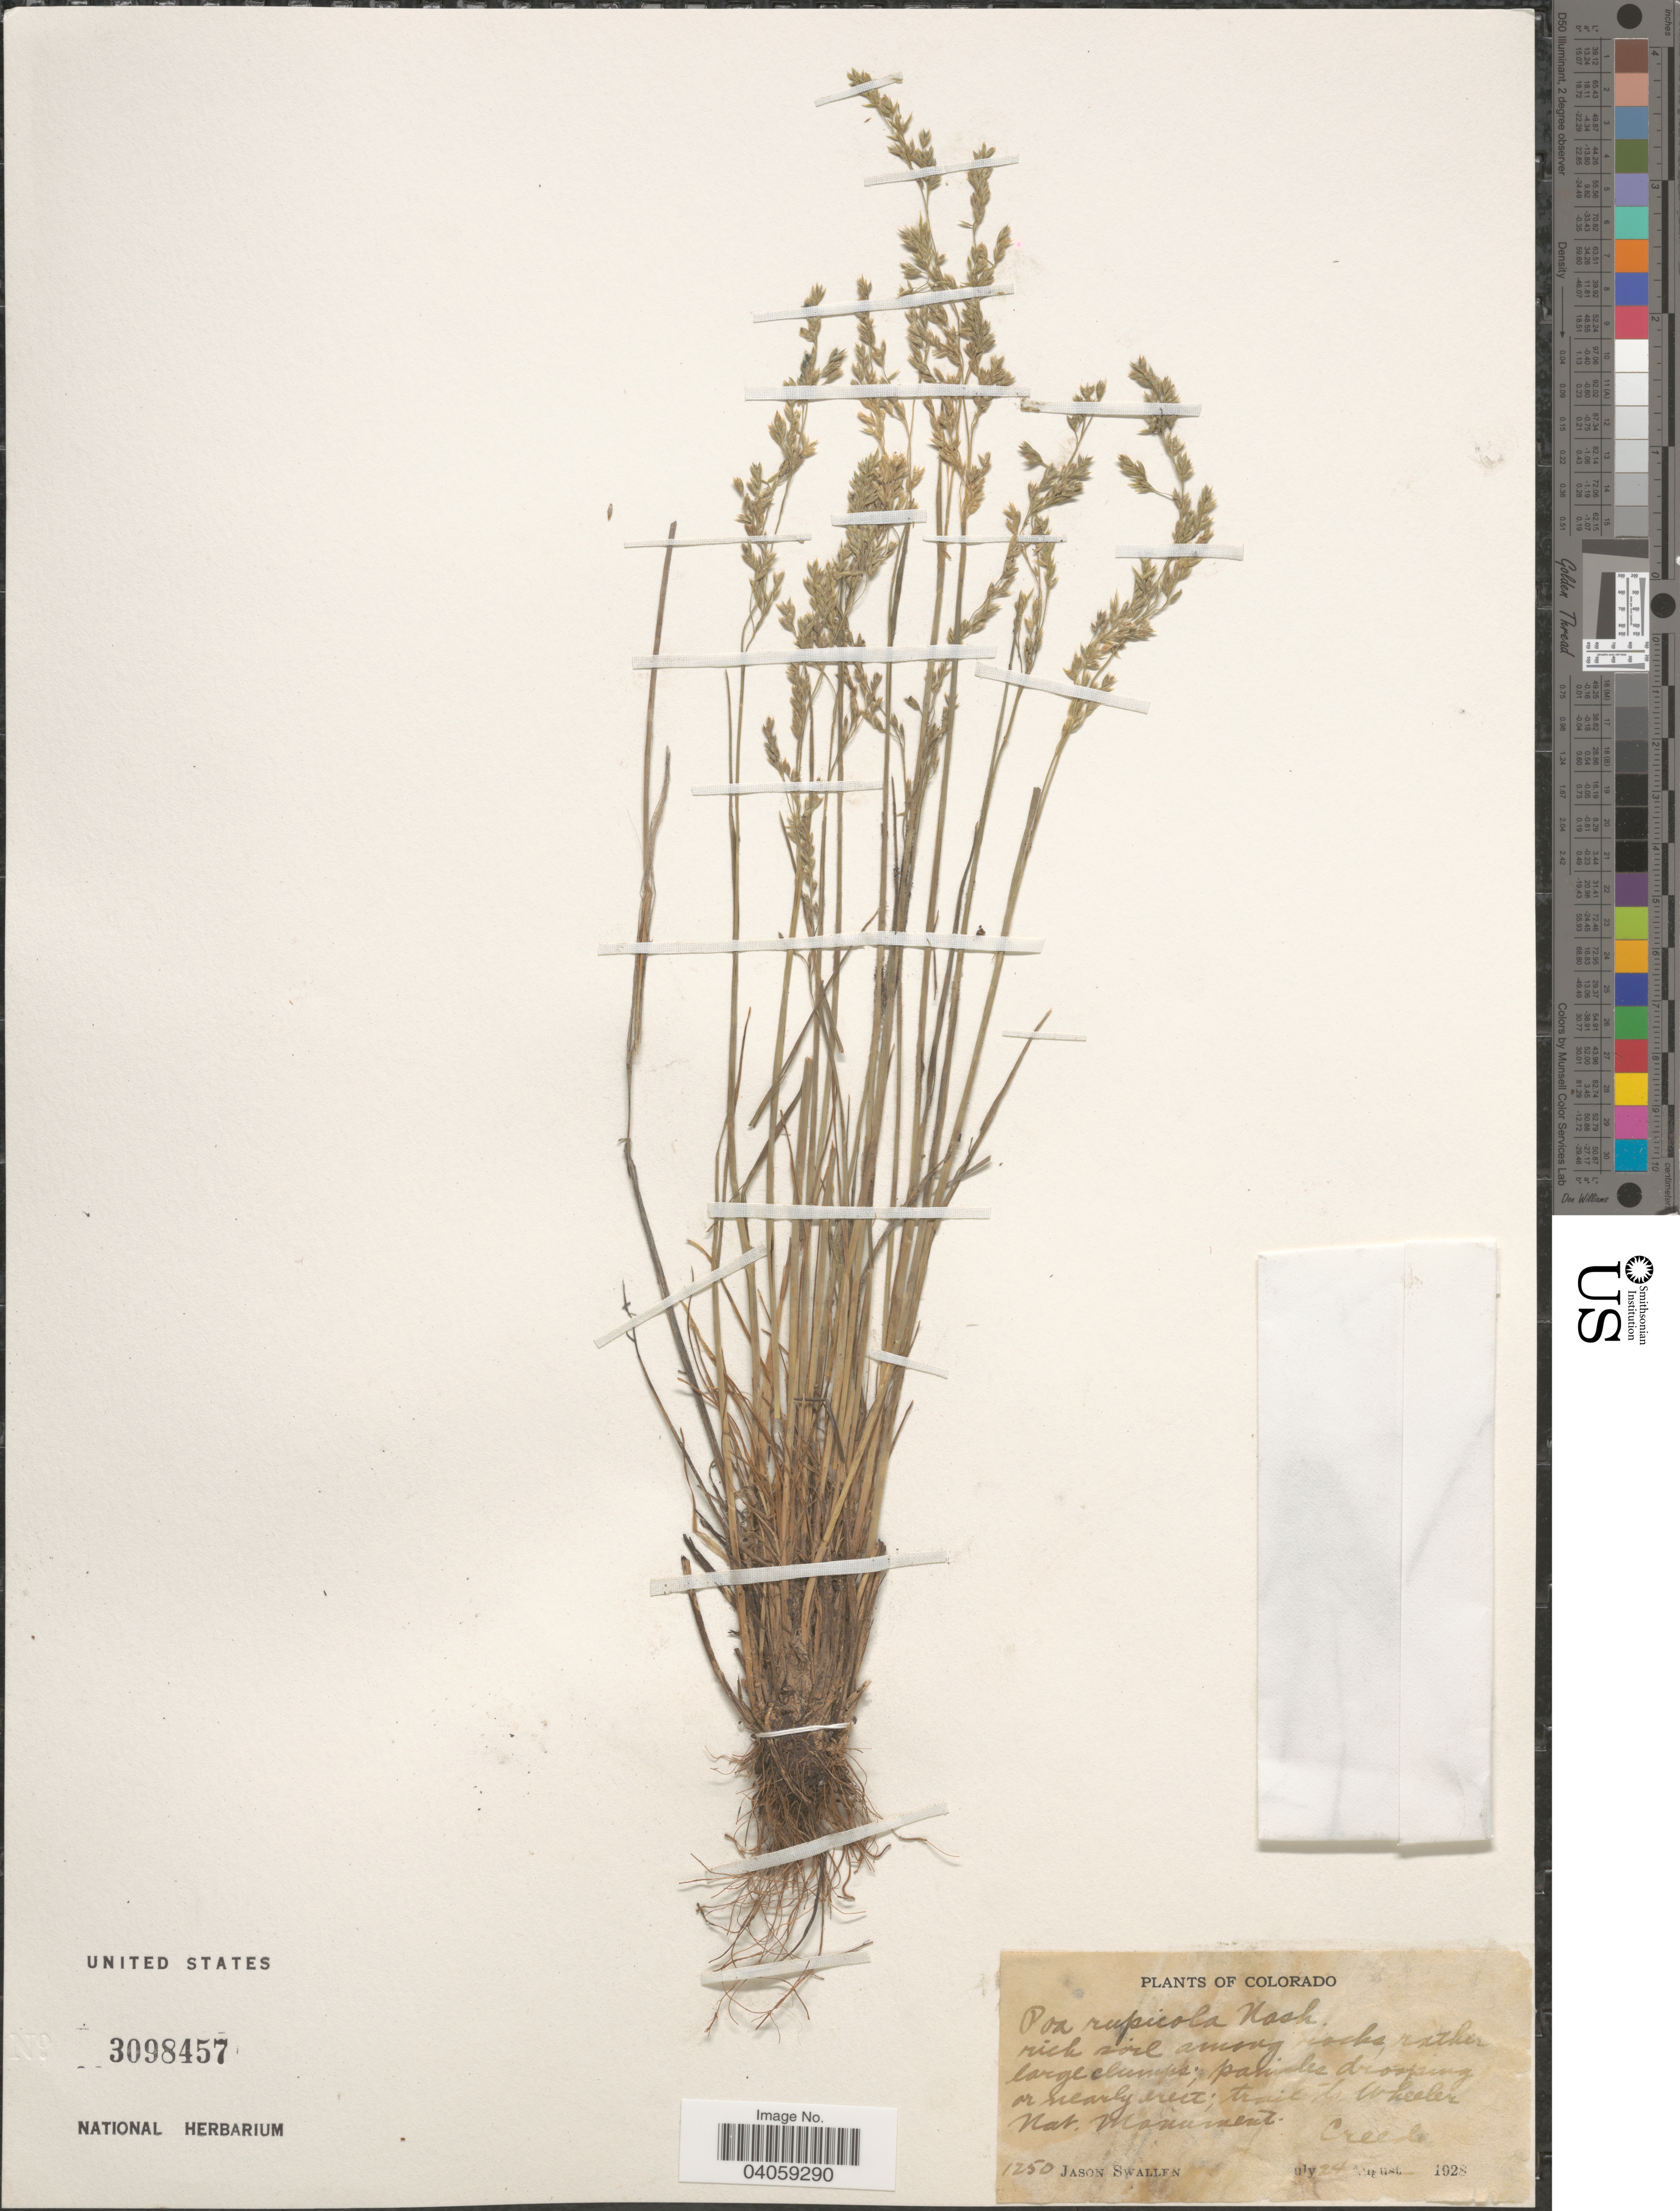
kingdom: Plantae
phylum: Tracheophyta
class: Liliopsida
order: Poales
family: Poaceae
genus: Poa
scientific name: Poa glauca subsp. rupicola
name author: (Nash) W.A. Weber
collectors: J. R. Swallen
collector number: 1250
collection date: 1928-07-24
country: United States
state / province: Colorado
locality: Trail to Wheeler Nat. Monument. Creede.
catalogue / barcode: US 3098457